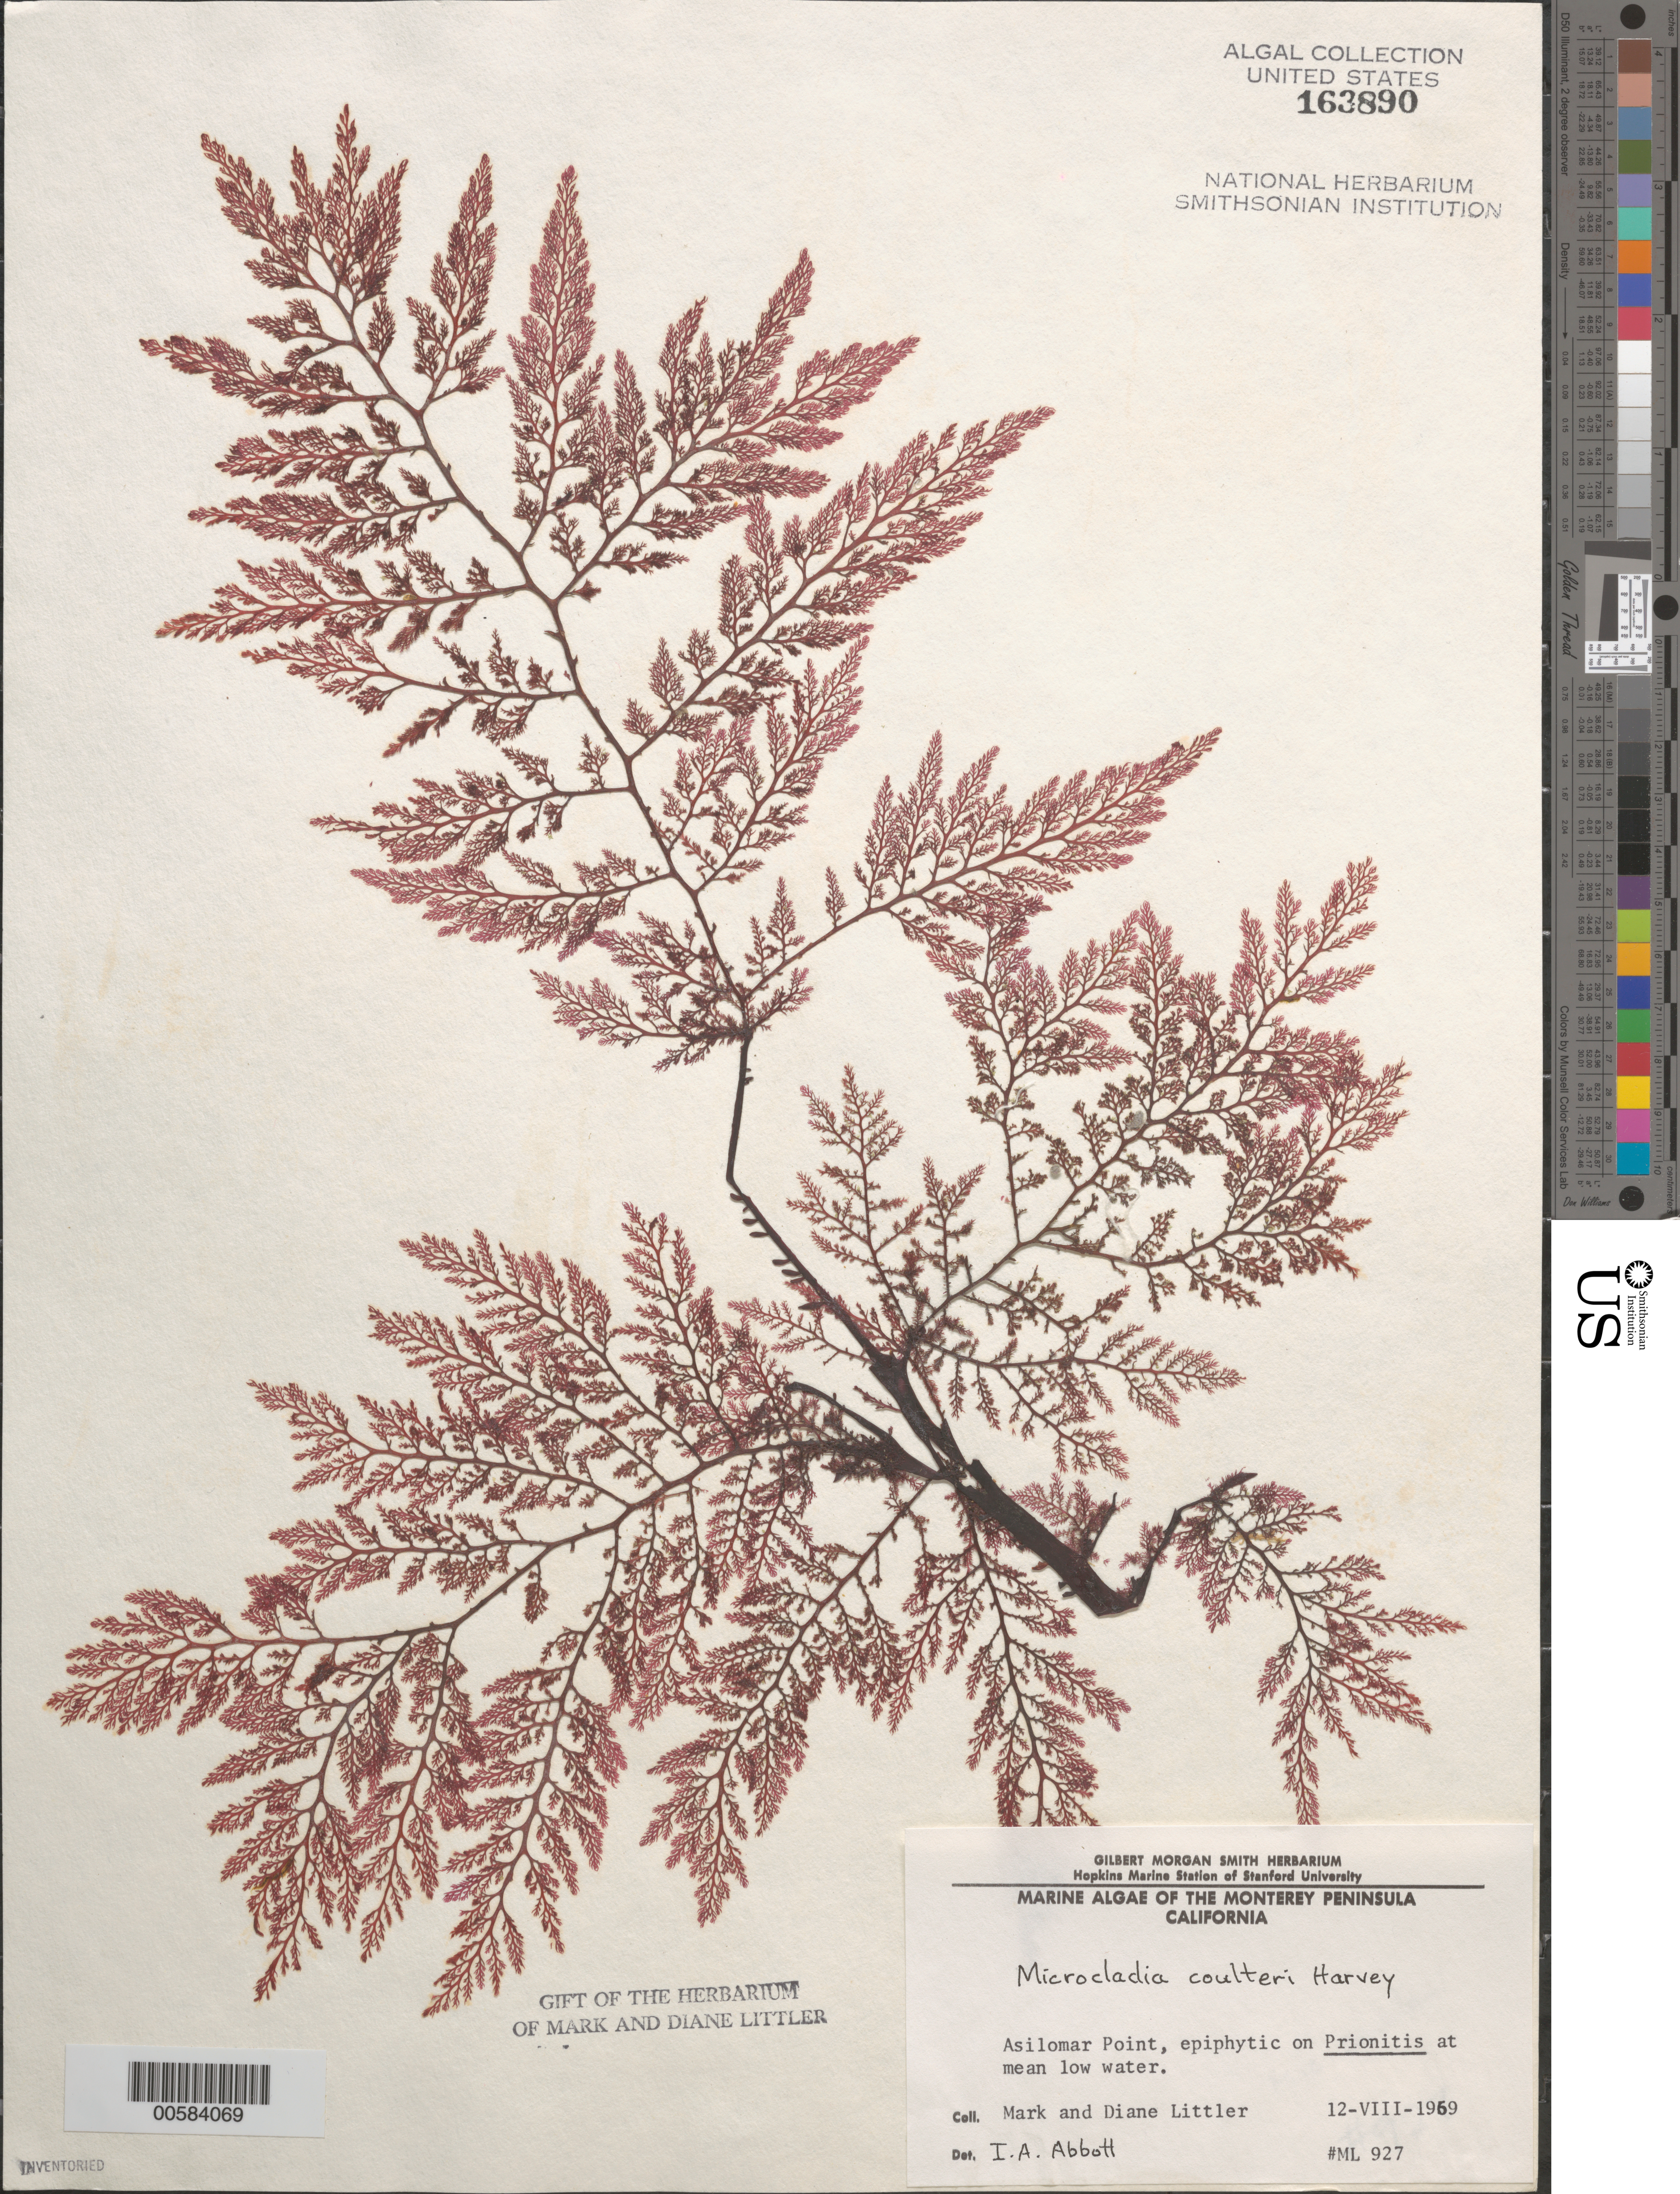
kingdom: Plantae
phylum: Rhodophyta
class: Florideophyceae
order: Ceramiales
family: Ceramiaceae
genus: Microcladia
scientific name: Microcladia coulteri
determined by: Abbott, Isabella A.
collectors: M. M. Littler & D. S. Littler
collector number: ML 927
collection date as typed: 12 Aug 1969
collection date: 1969-08-12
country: United States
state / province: California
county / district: Monterey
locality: Asilomar Point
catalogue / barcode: US 163890